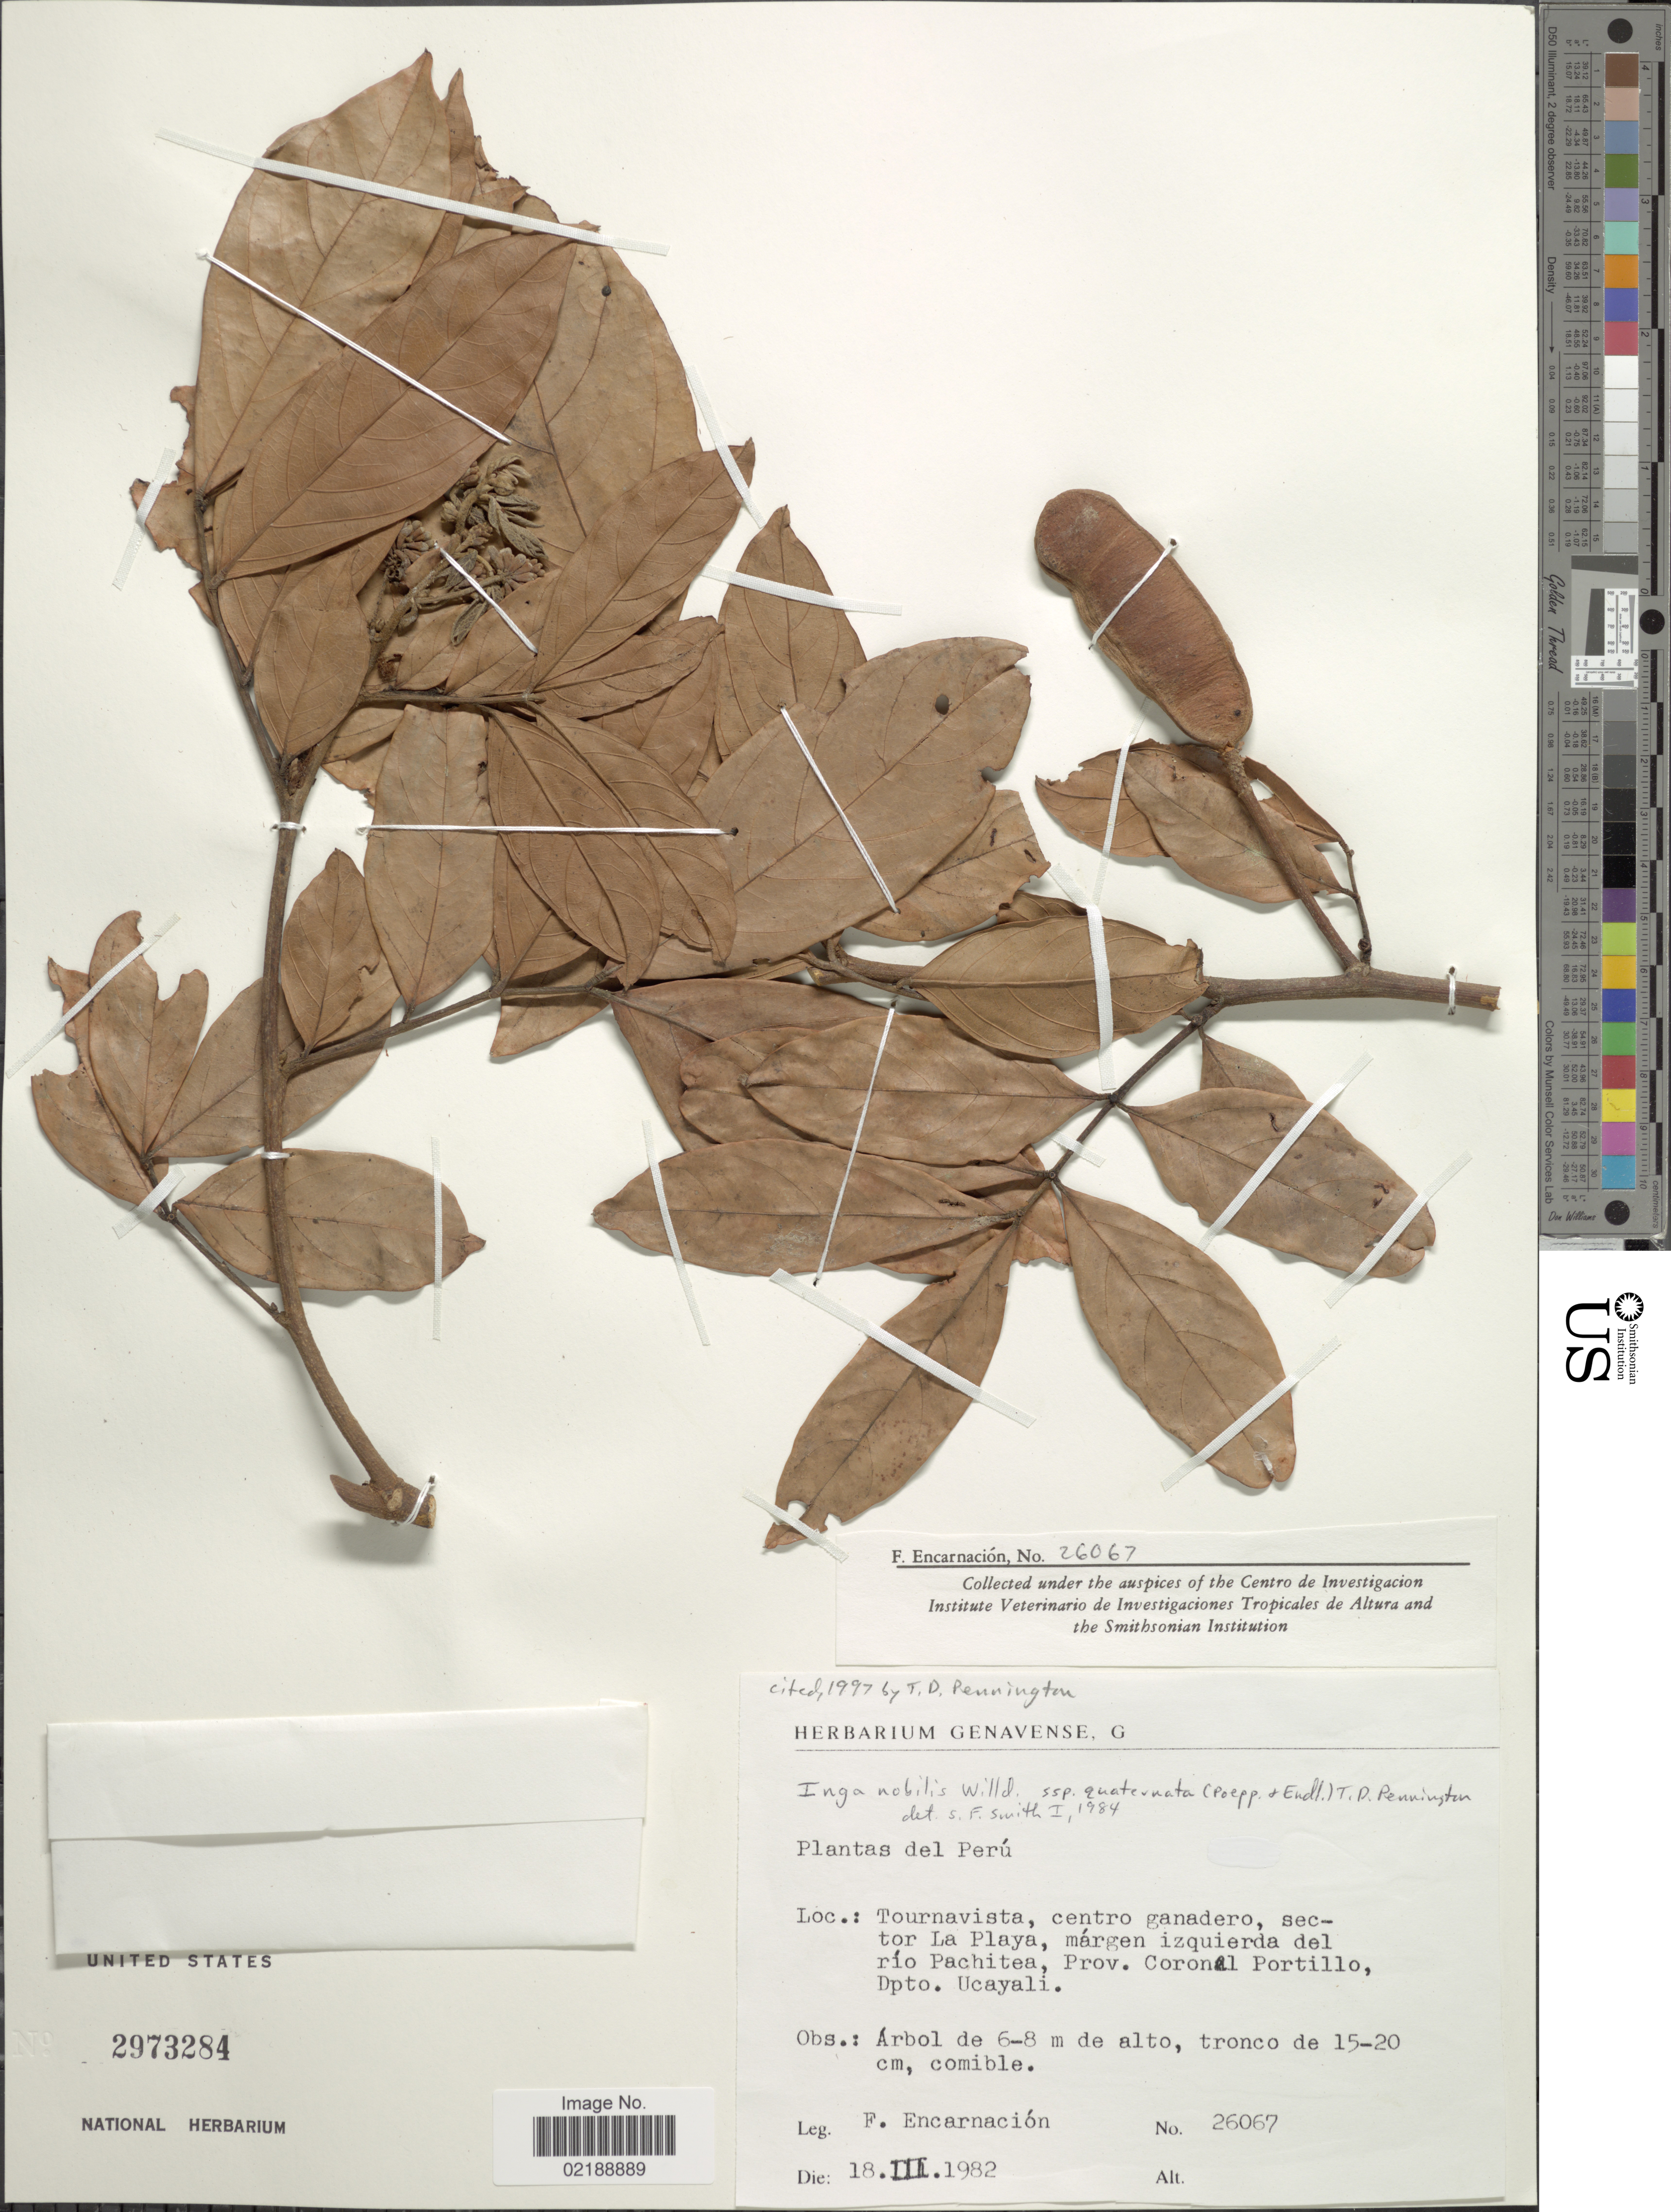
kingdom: Plantae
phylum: Tracheophyta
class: Magnoliopsida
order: Fabales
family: Fabaceae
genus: Inga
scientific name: Inga nobilis subsp. quaternata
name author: (Poepp. & Endl.) T.D. Penn.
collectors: F. Encarnación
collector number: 26067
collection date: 1982-03-18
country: Peru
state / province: Ucayali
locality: Tournavista, centro ganadero,s ector La Playa, márgen izquierda del río Pachitea, Prov. Coronal Portillo, Dpto Ucayali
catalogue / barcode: US 2973284